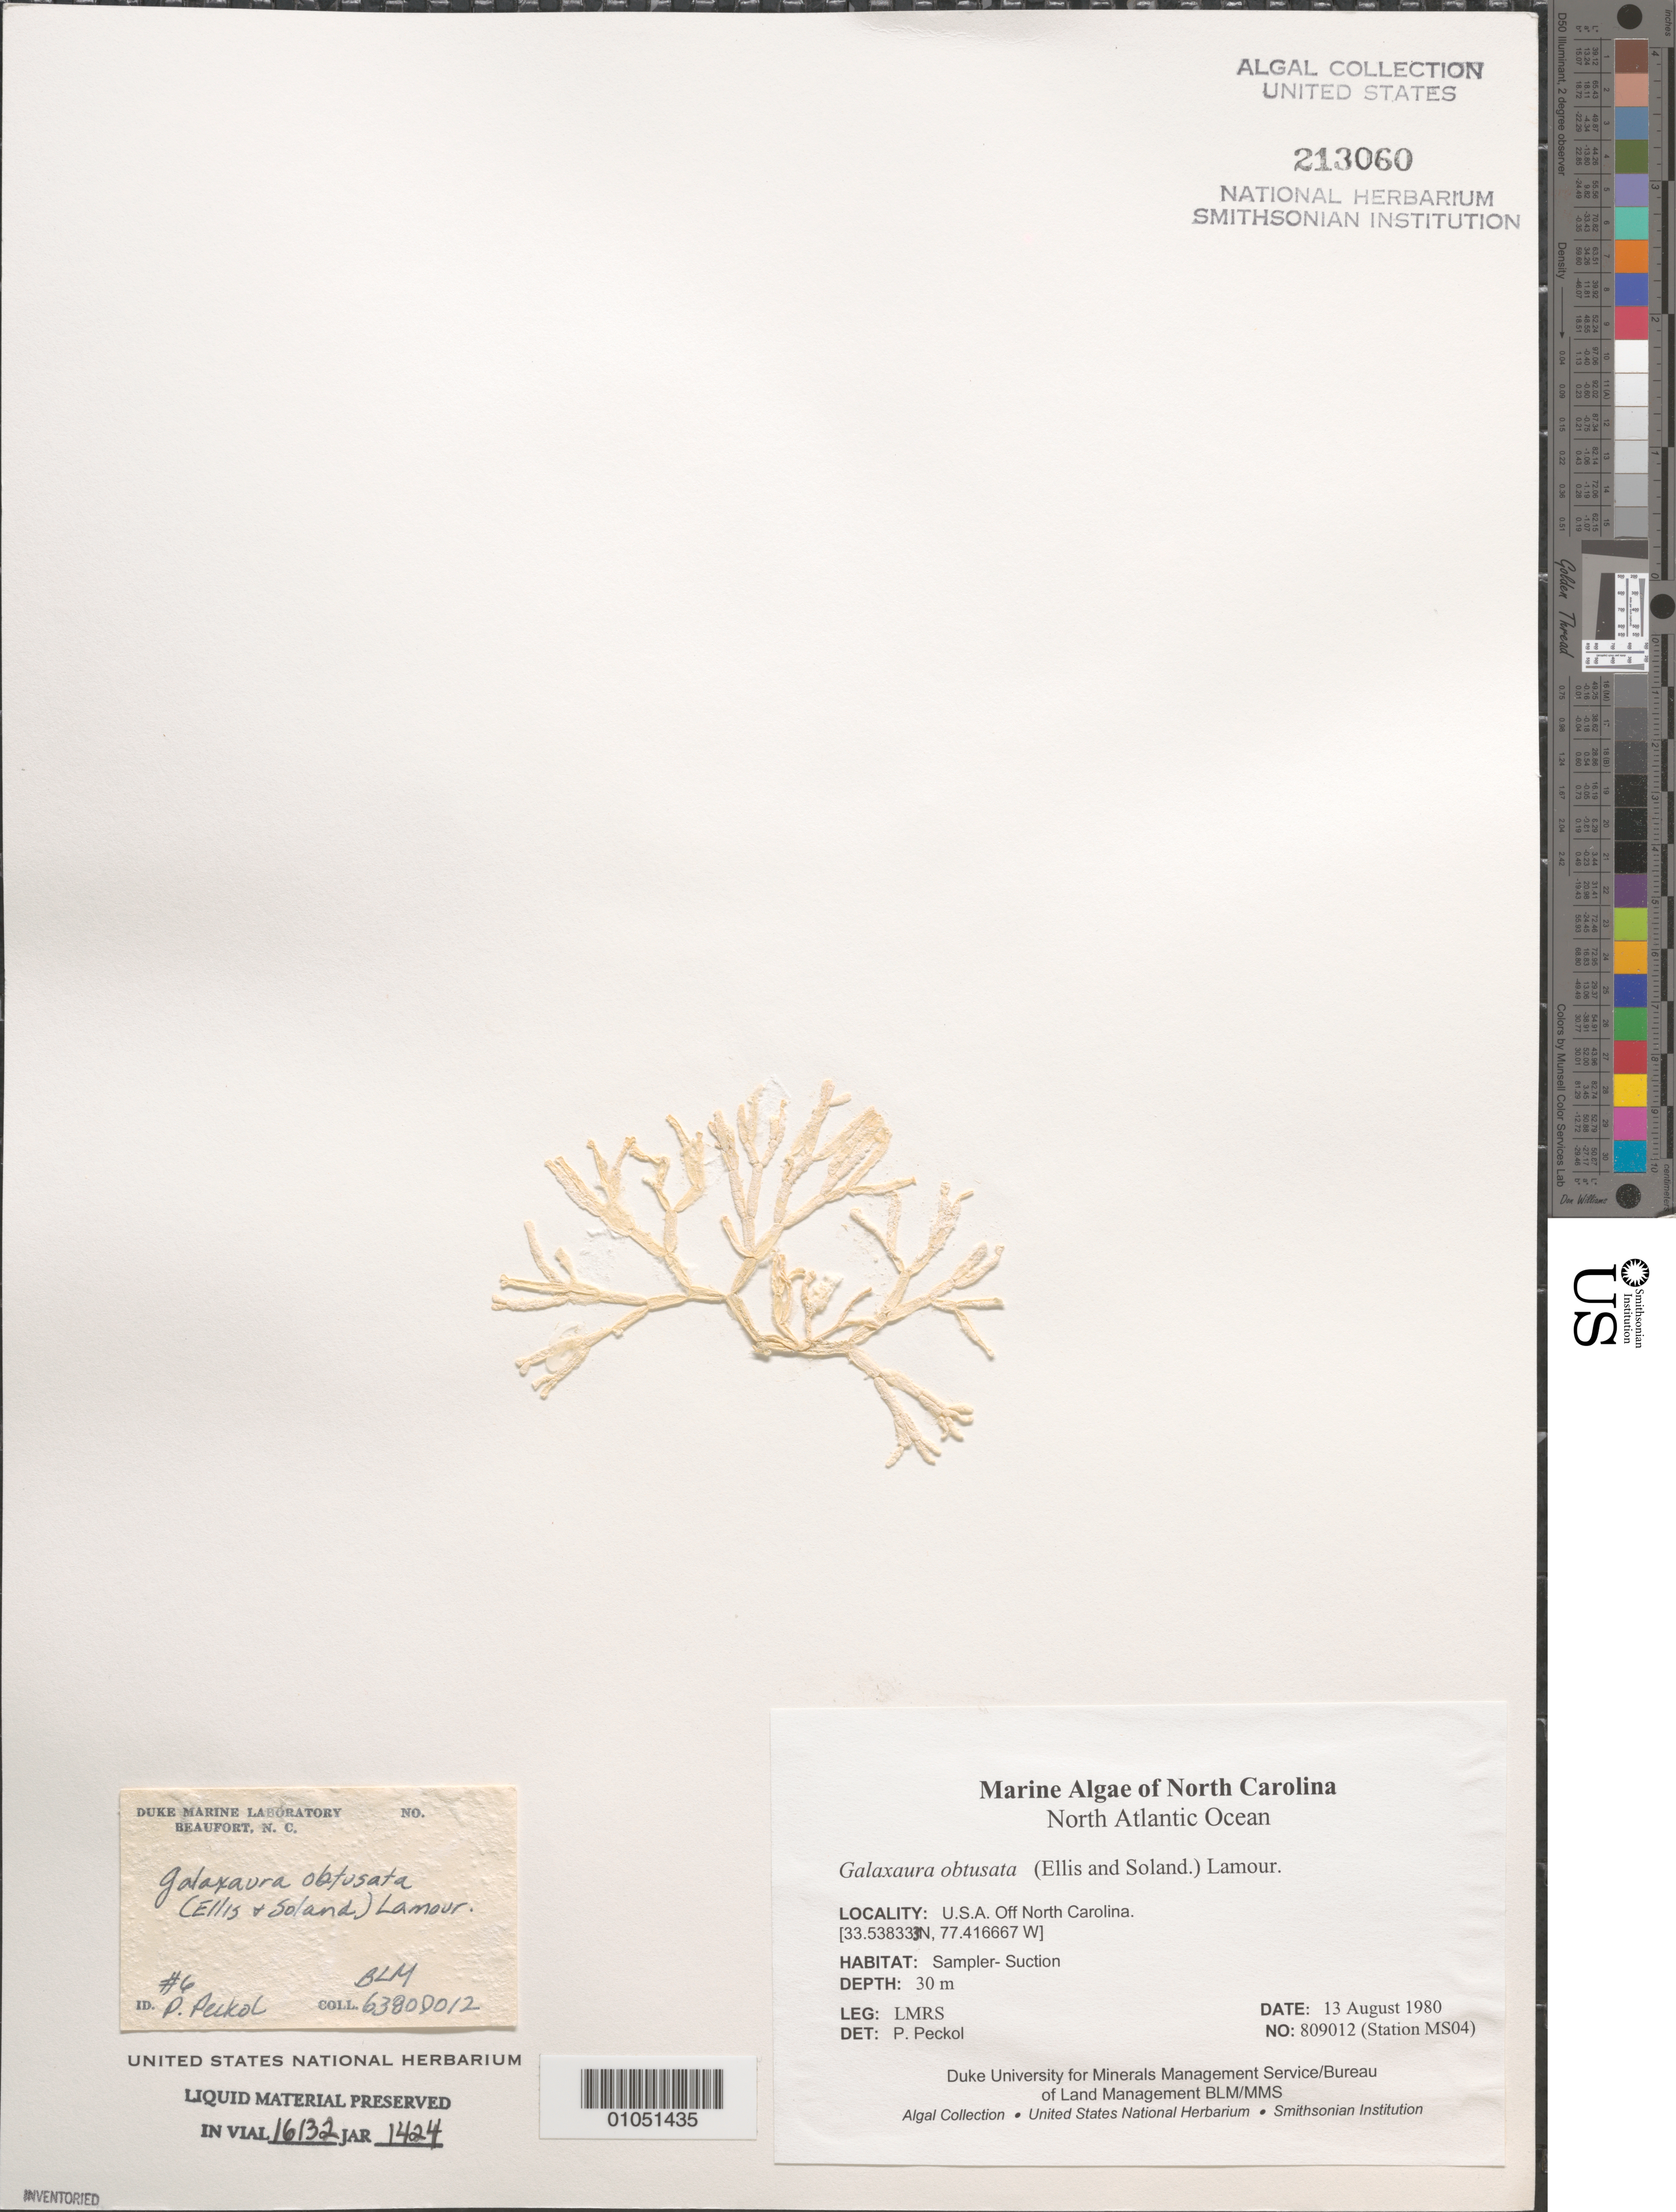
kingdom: Plantae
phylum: Rhodophyta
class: Florideophyceae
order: Nemaliales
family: Galaxauraceae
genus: Dichotomaria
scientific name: Dichotomaria obtusata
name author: (Ellis & Sol.) Lam.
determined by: Algae name updating Project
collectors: LMRS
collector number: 809012 (Station MS04)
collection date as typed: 13 Aug 1980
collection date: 1980-08-13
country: United States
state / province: North Carolina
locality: North Atlantic Ocean off North Carolina coast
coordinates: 33.538333 N, 77.416667 W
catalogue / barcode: US 213060